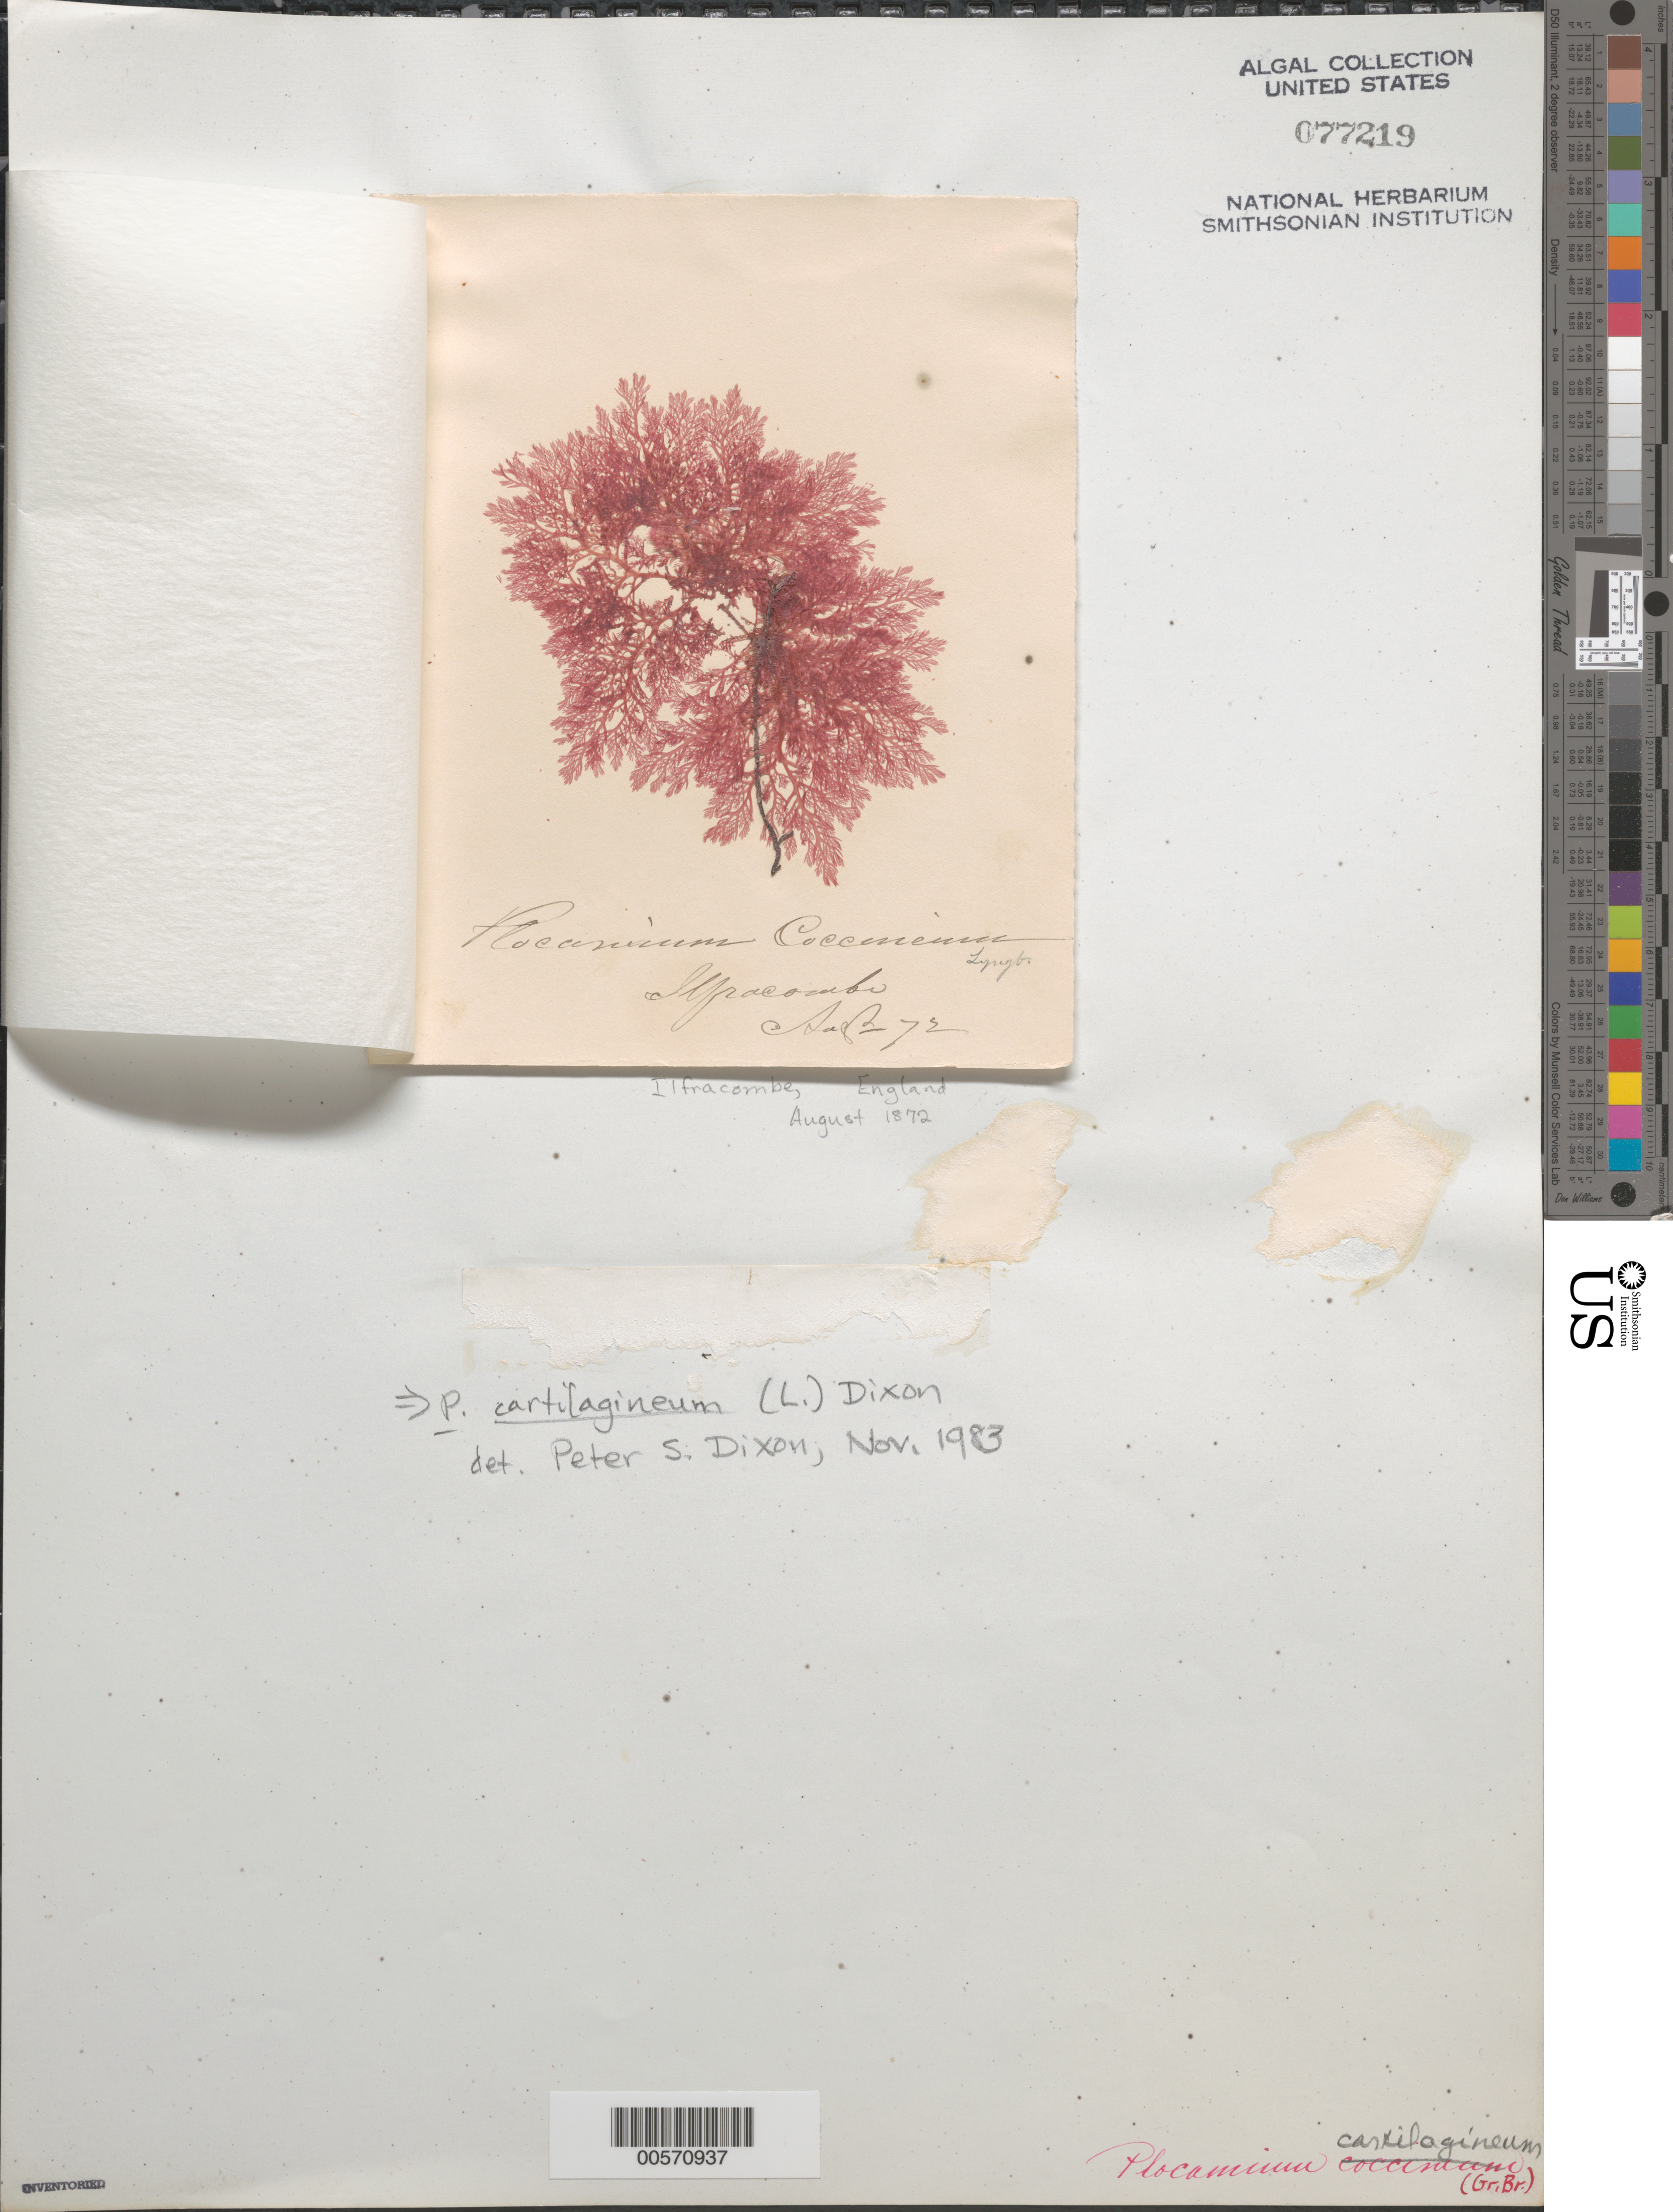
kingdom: Plantae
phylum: Rhodophyta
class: Florideophyceae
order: Plocamiales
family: Plocamiaceae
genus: Plocamium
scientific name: Plocamium cartilagineum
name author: (L.) P.S. Dixon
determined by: Dixon, P. S.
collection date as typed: Aug 1872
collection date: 1872-08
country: United Kingdom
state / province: England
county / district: Devon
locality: Ilfracombe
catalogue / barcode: US 77219